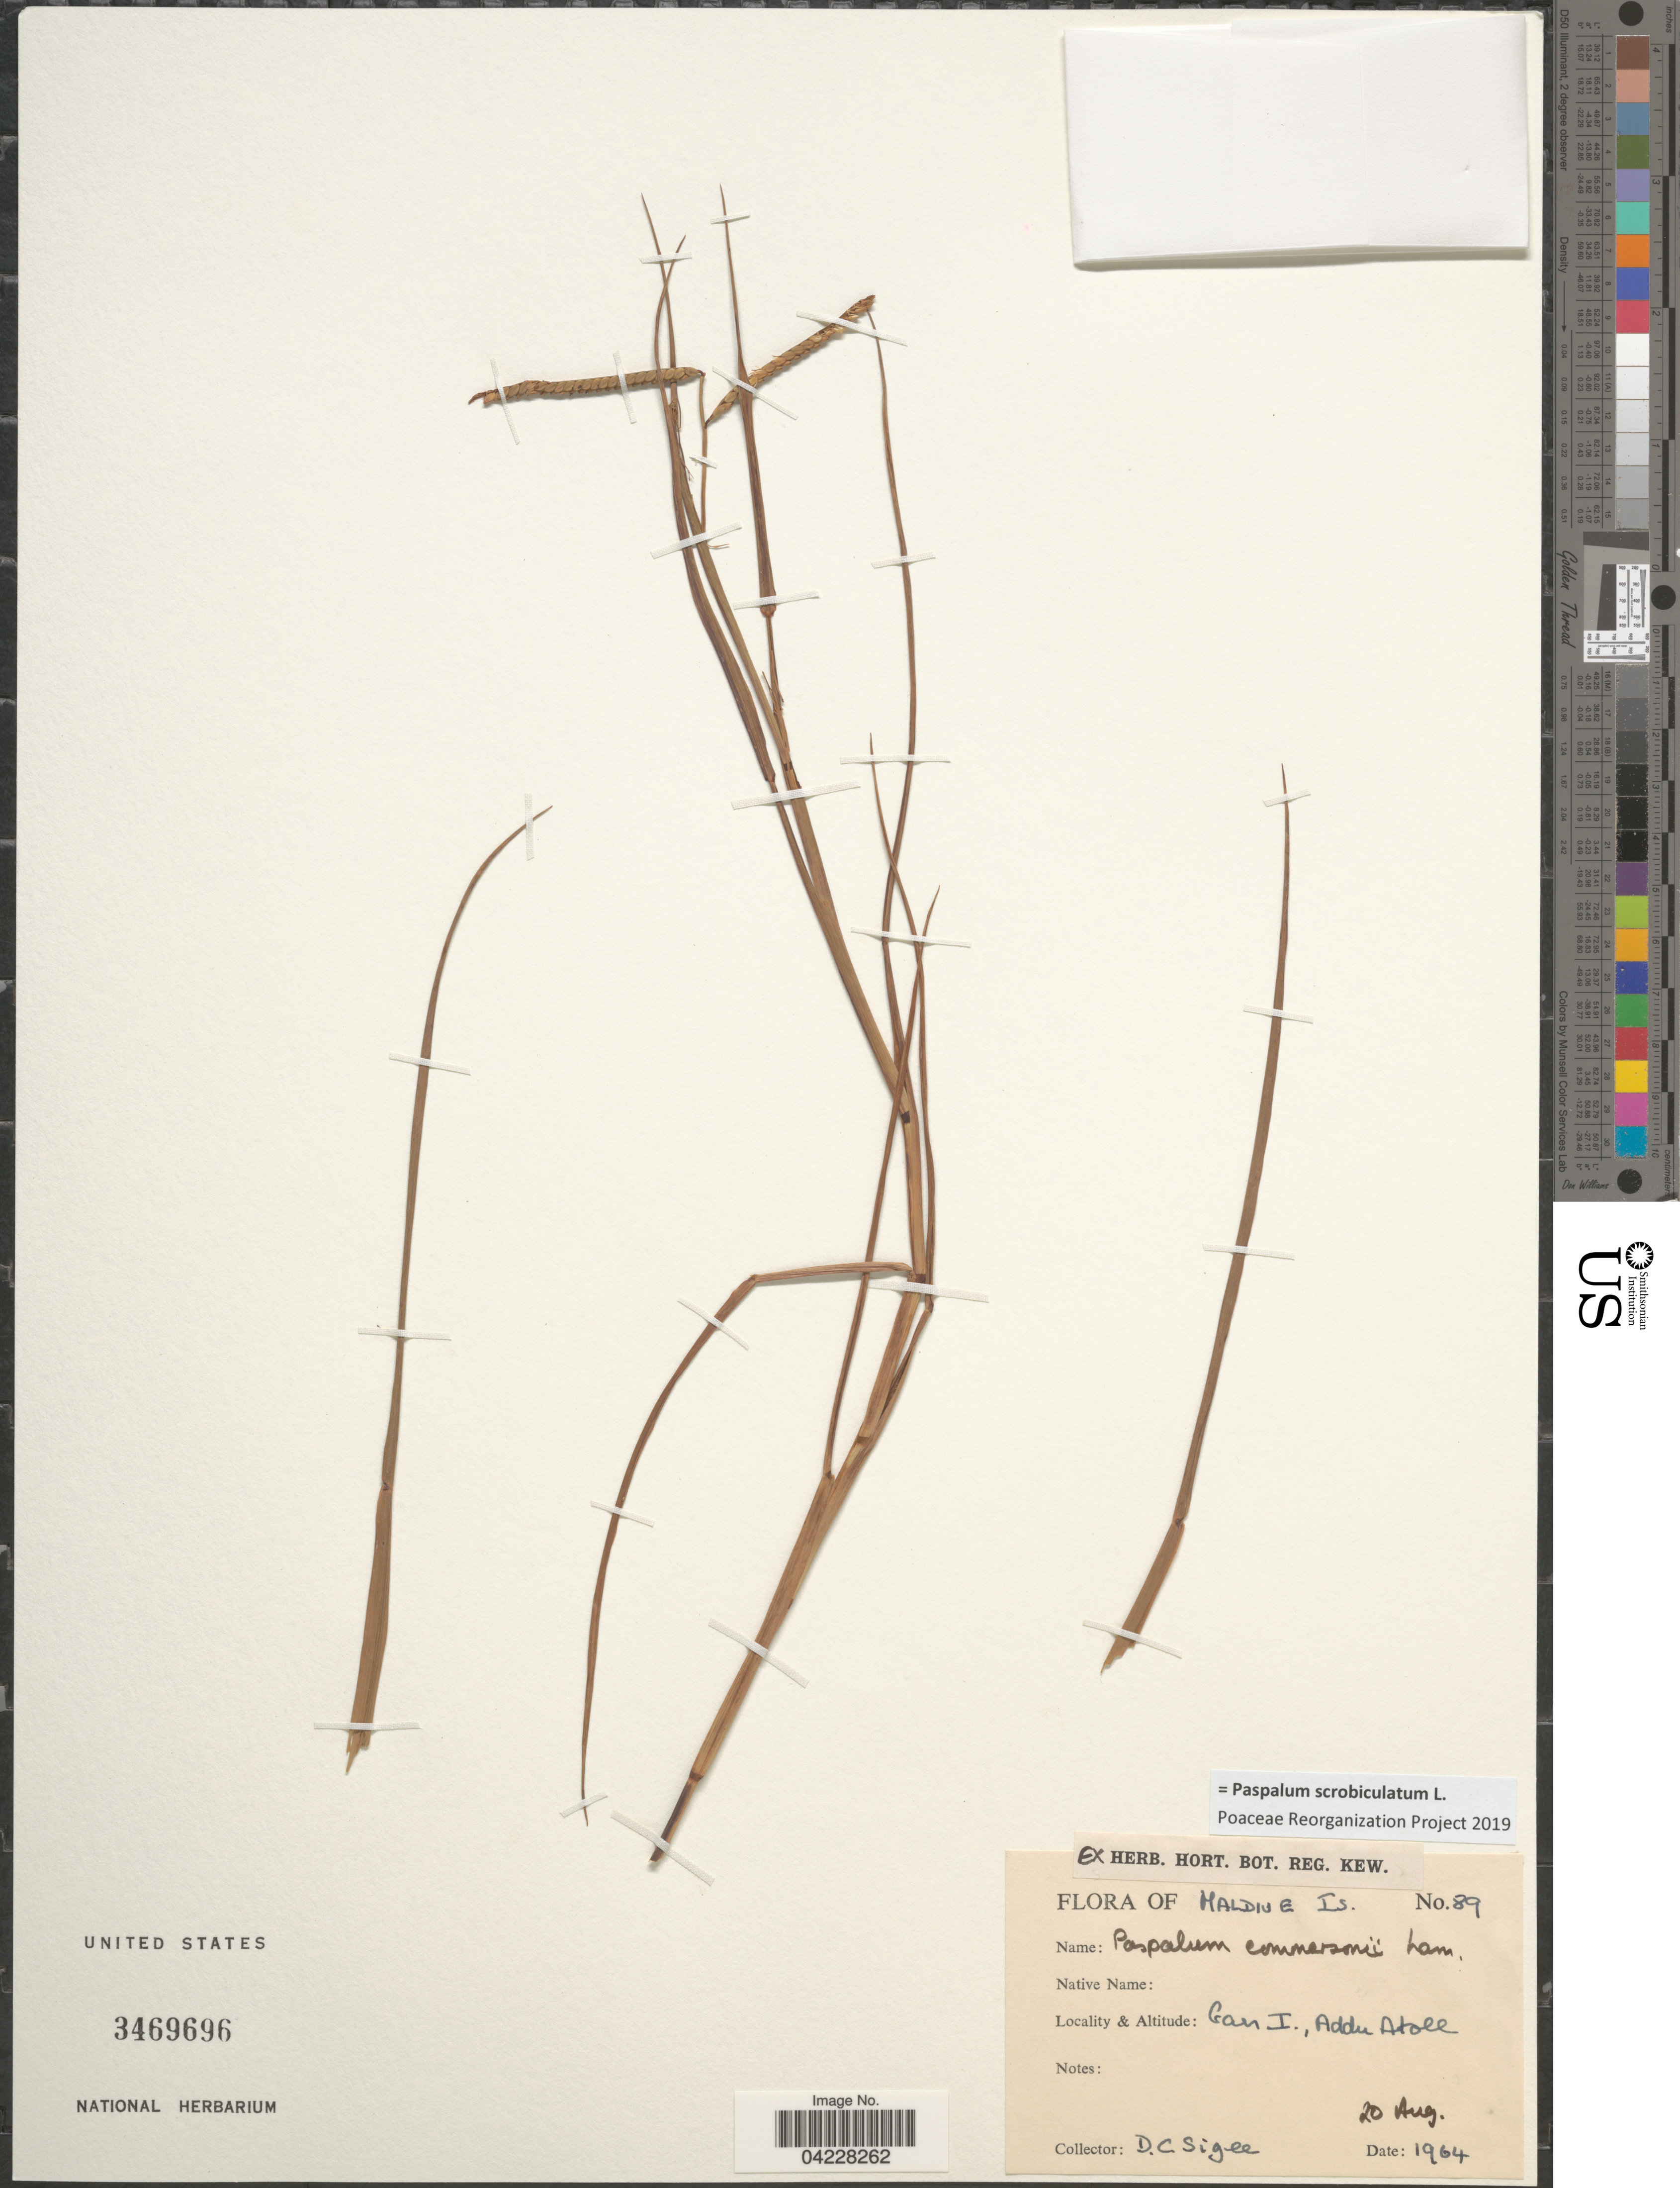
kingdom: Plantae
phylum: Tracheophyta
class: Liliopsida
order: Poales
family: Poaceae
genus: Paspalum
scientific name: Paspalum scrobiculatum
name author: L.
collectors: D. C. Sigee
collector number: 89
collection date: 1964-08-20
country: Maldive Islands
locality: Gan [interpreted] I., Addu Atoll.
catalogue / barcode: US 3469696